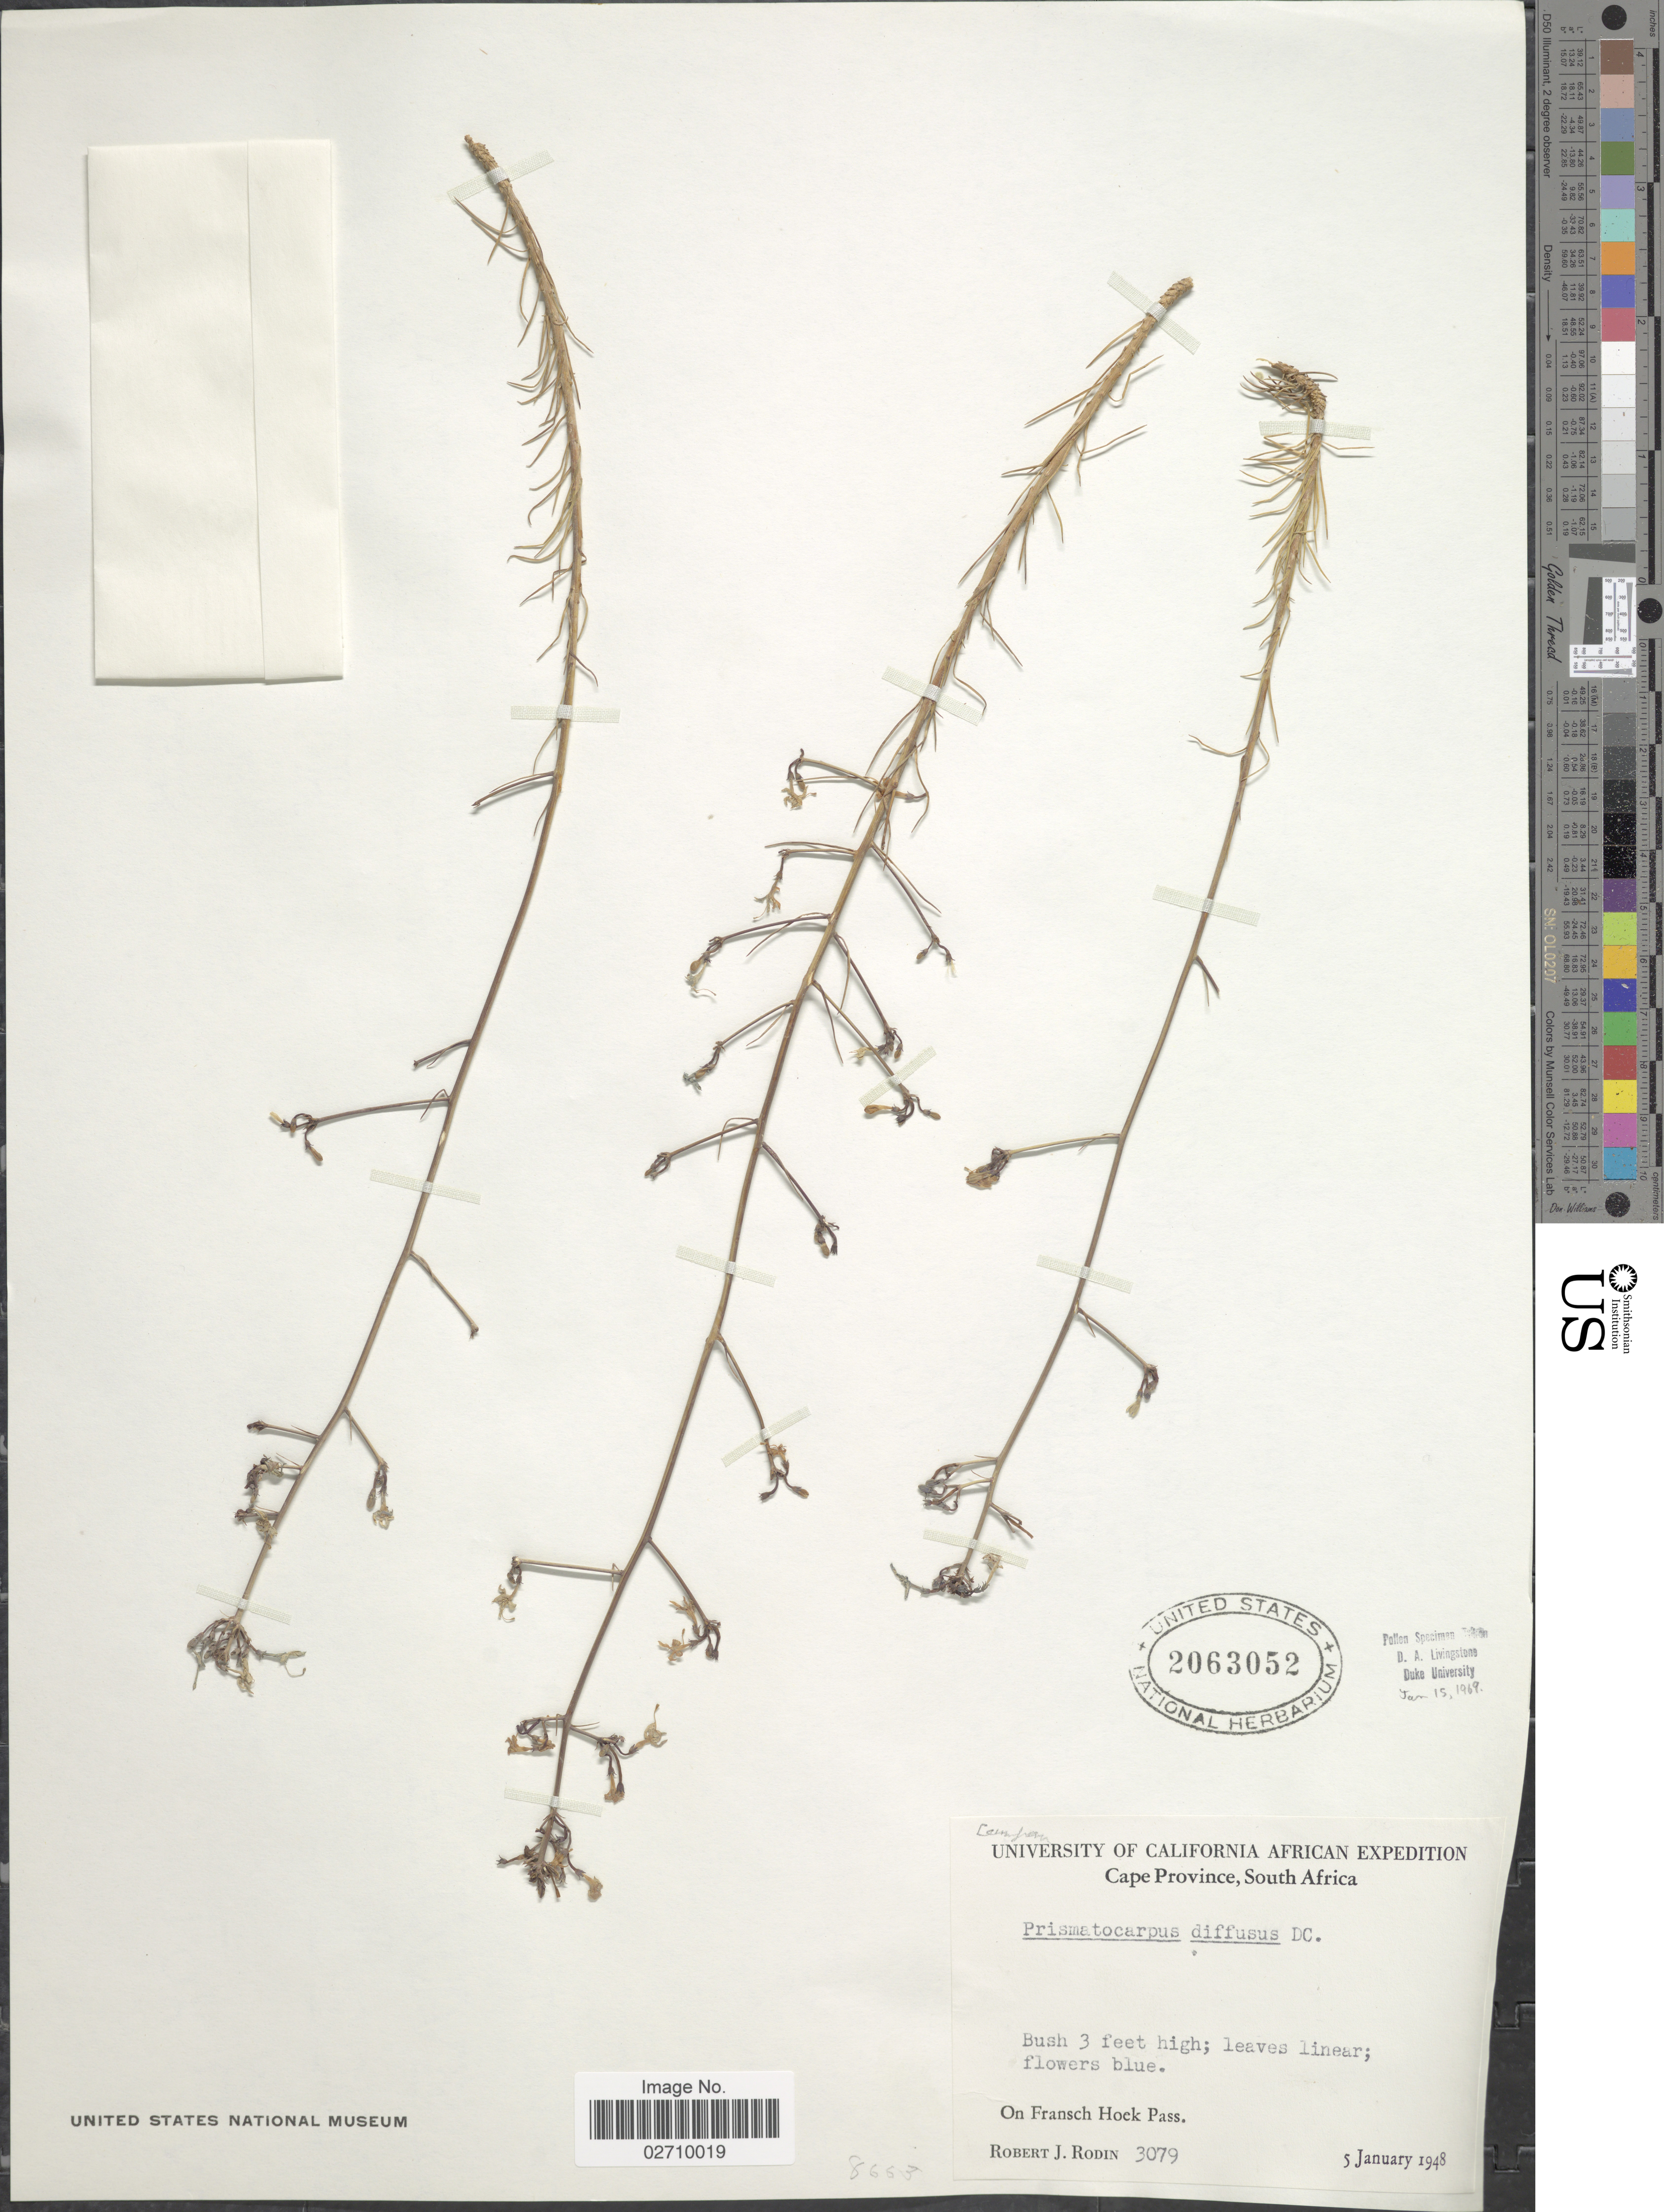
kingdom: Plantae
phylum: Tracheophyta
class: Magnoliopsida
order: Asterales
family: Campanulaceae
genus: Prismatocarpus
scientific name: Prismatocarpus diffusus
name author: (L. f.) A. DC.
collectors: R. J. Rodin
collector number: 3079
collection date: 1948-01-05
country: South Africa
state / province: Western Cape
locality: On Fransch Hoek Pass.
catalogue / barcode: US 2063052